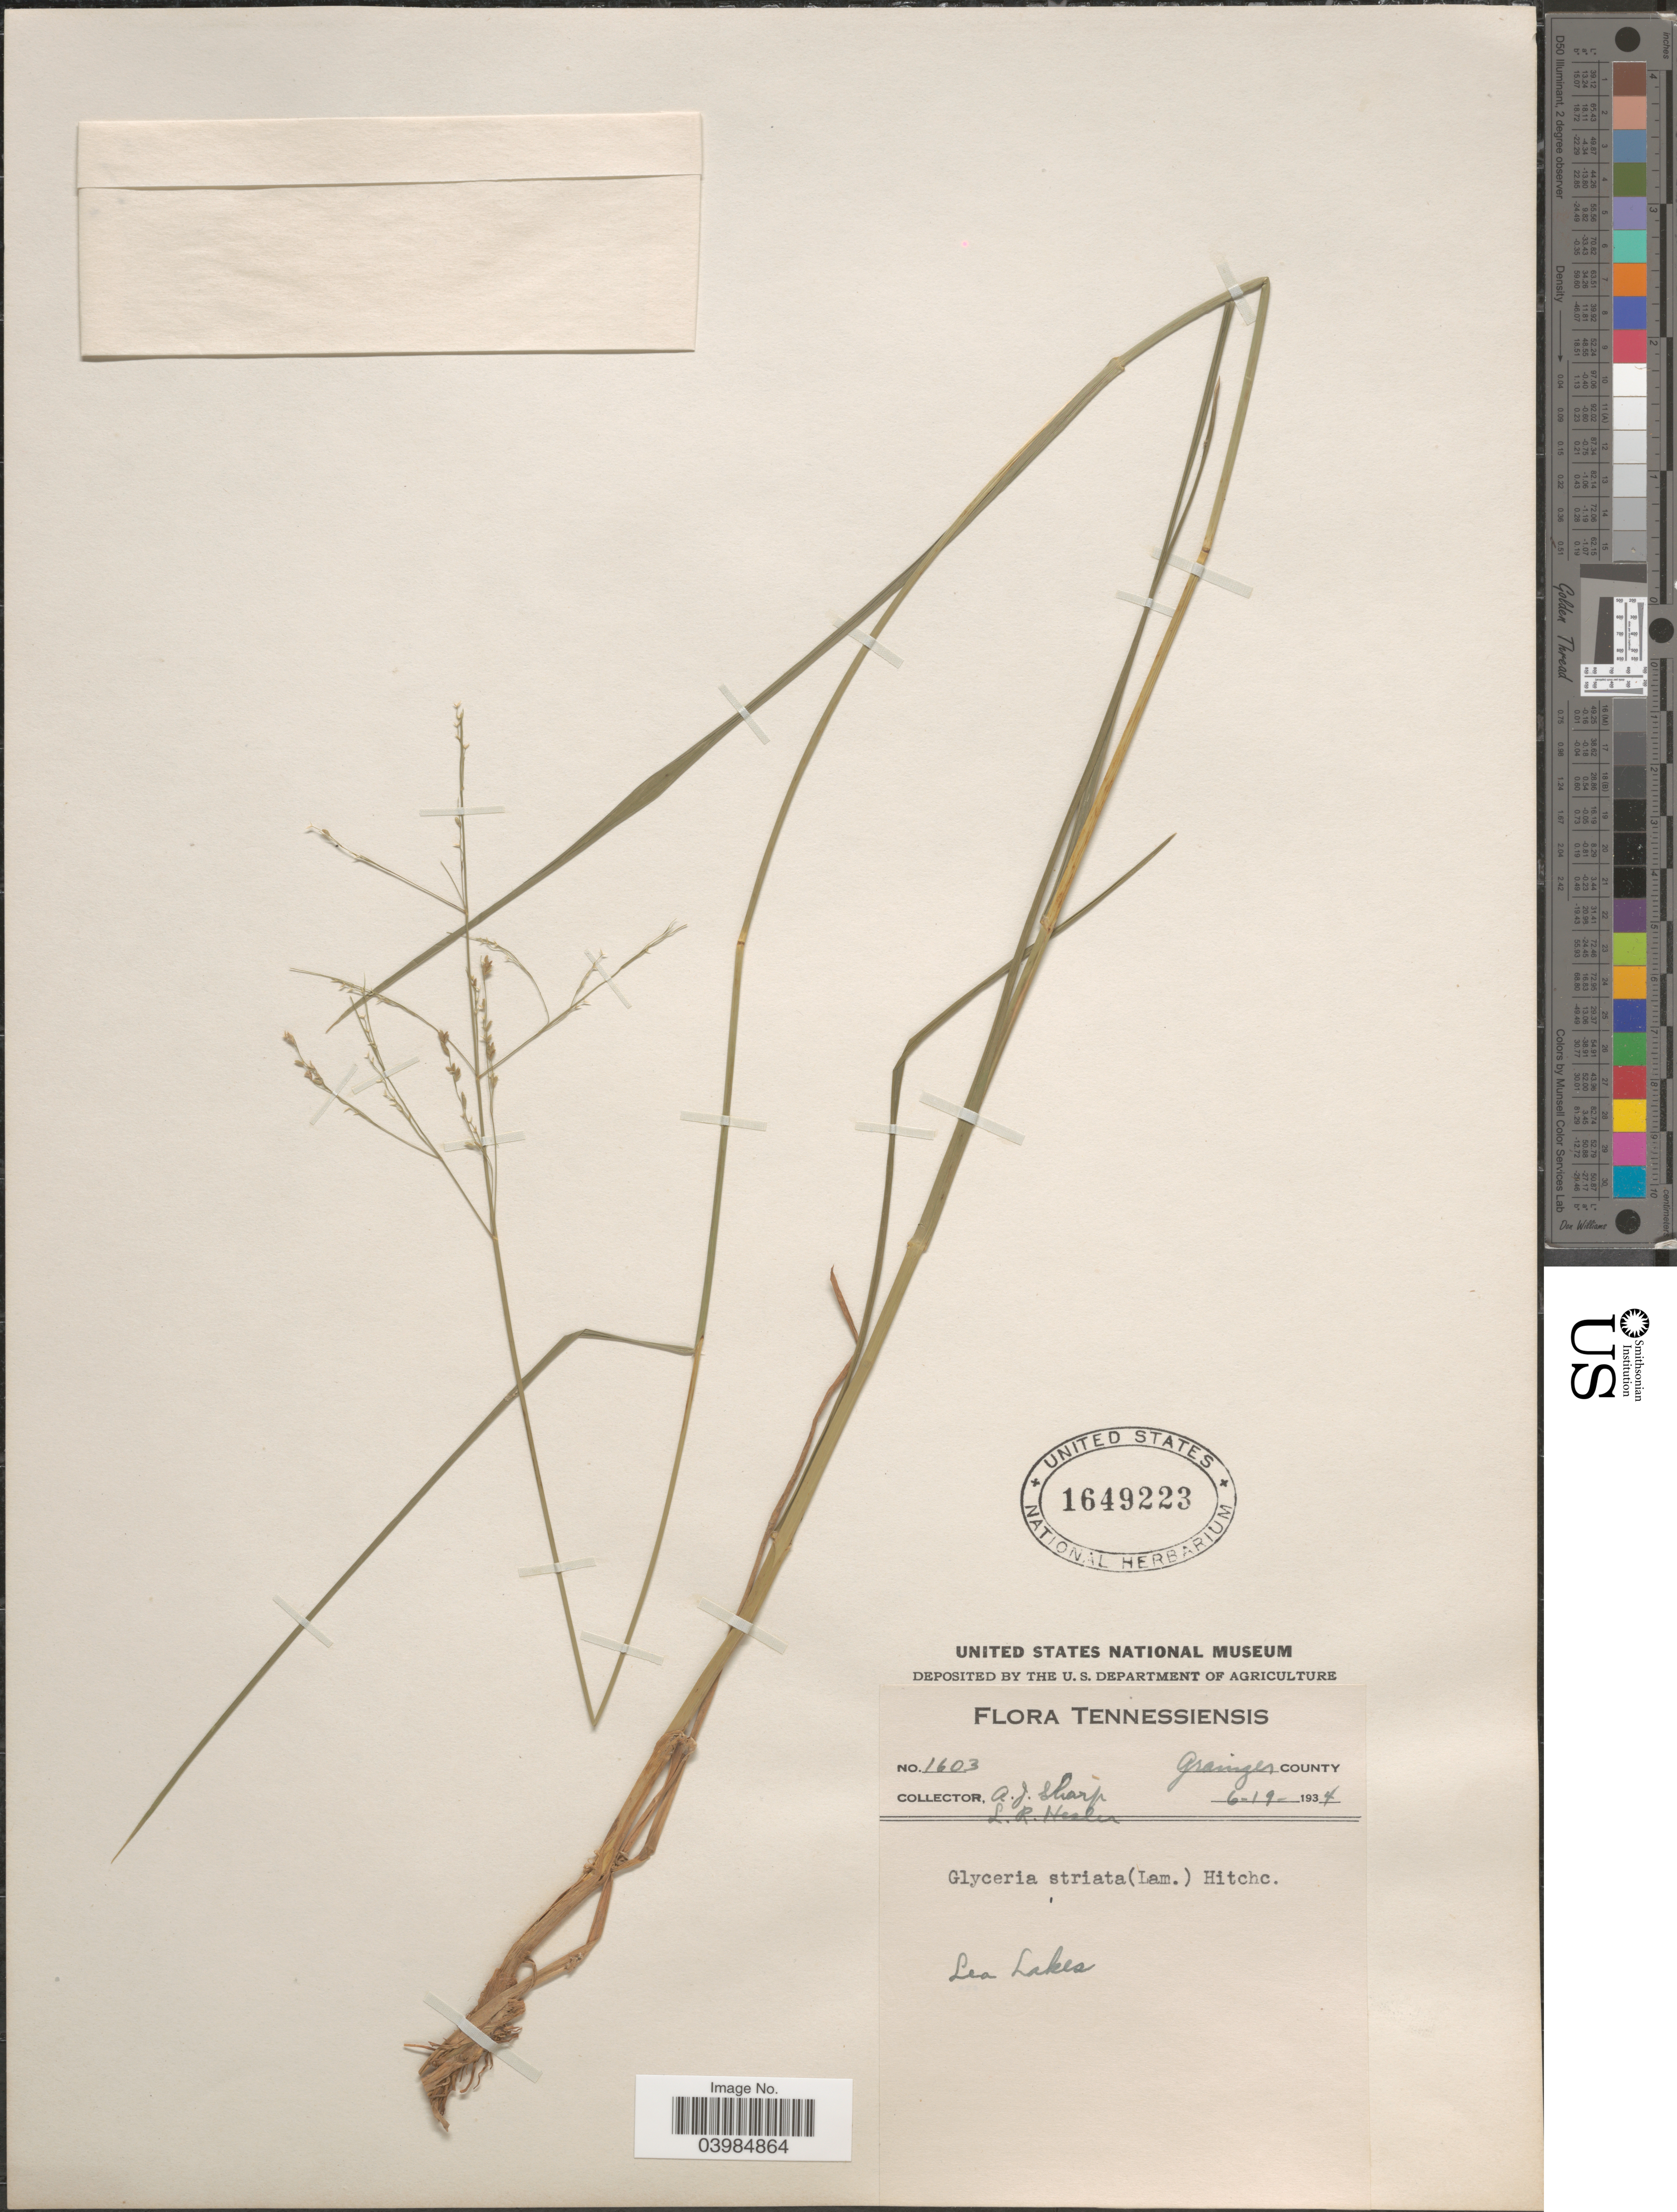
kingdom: Plantae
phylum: Tracheophyta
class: Liliopsida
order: Poales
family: Poaceae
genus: Glyceria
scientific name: Glyceria striata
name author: (Lam.) Hitchc.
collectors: A. J. Sharp & L. Hesler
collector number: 1603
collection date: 1934-06-19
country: United States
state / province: Tennessee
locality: Grainger County. Lea Lakes.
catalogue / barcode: US 1649223